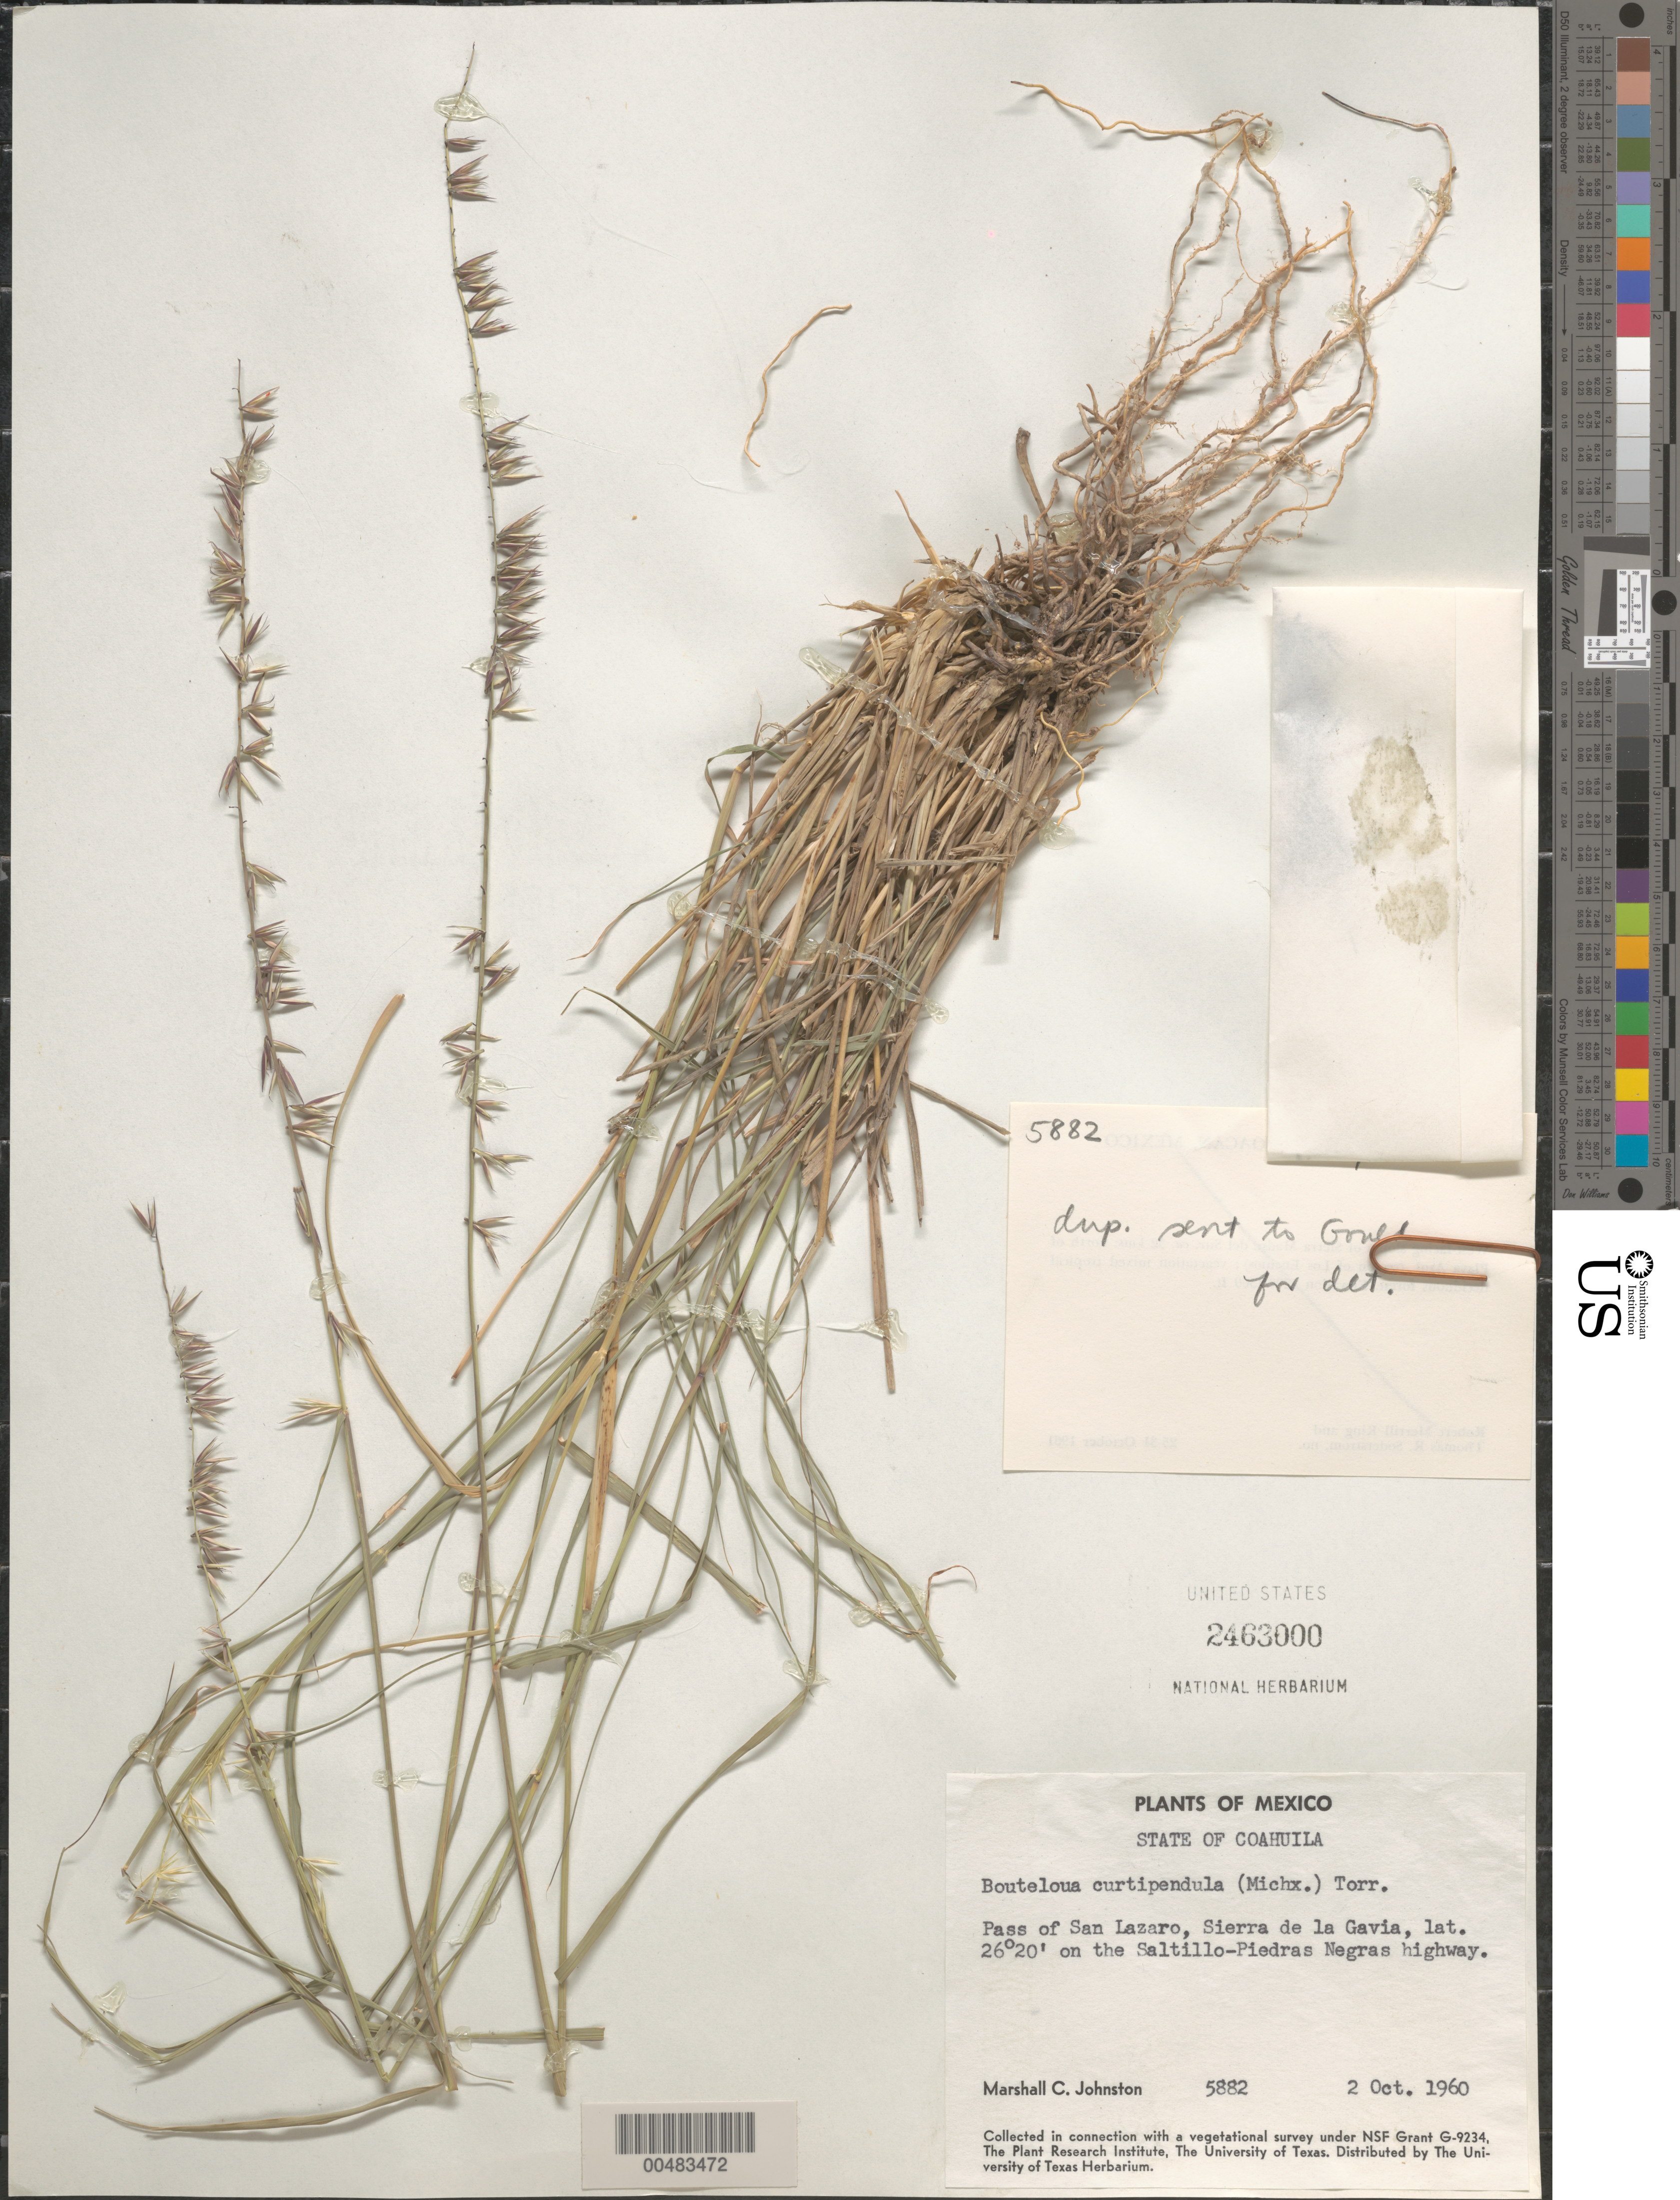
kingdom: Plantae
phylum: Tracheophyta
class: Liliopsida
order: Poales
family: Poaceae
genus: Bouteloua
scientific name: Bouteloua media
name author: (E. Fourn.) Gould & Kapadia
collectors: M. Johnston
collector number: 5882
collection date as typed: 2 Oct 1960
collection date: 1960-10-02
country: Mexico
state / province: Coahuila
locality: Pass of San Lazaro, Sierra de la Gavia, on the Saltillo-Piedras Negras highway (lat/long recorded as: lat=26:20:0:N long=:::W)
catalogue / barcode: US 2463000